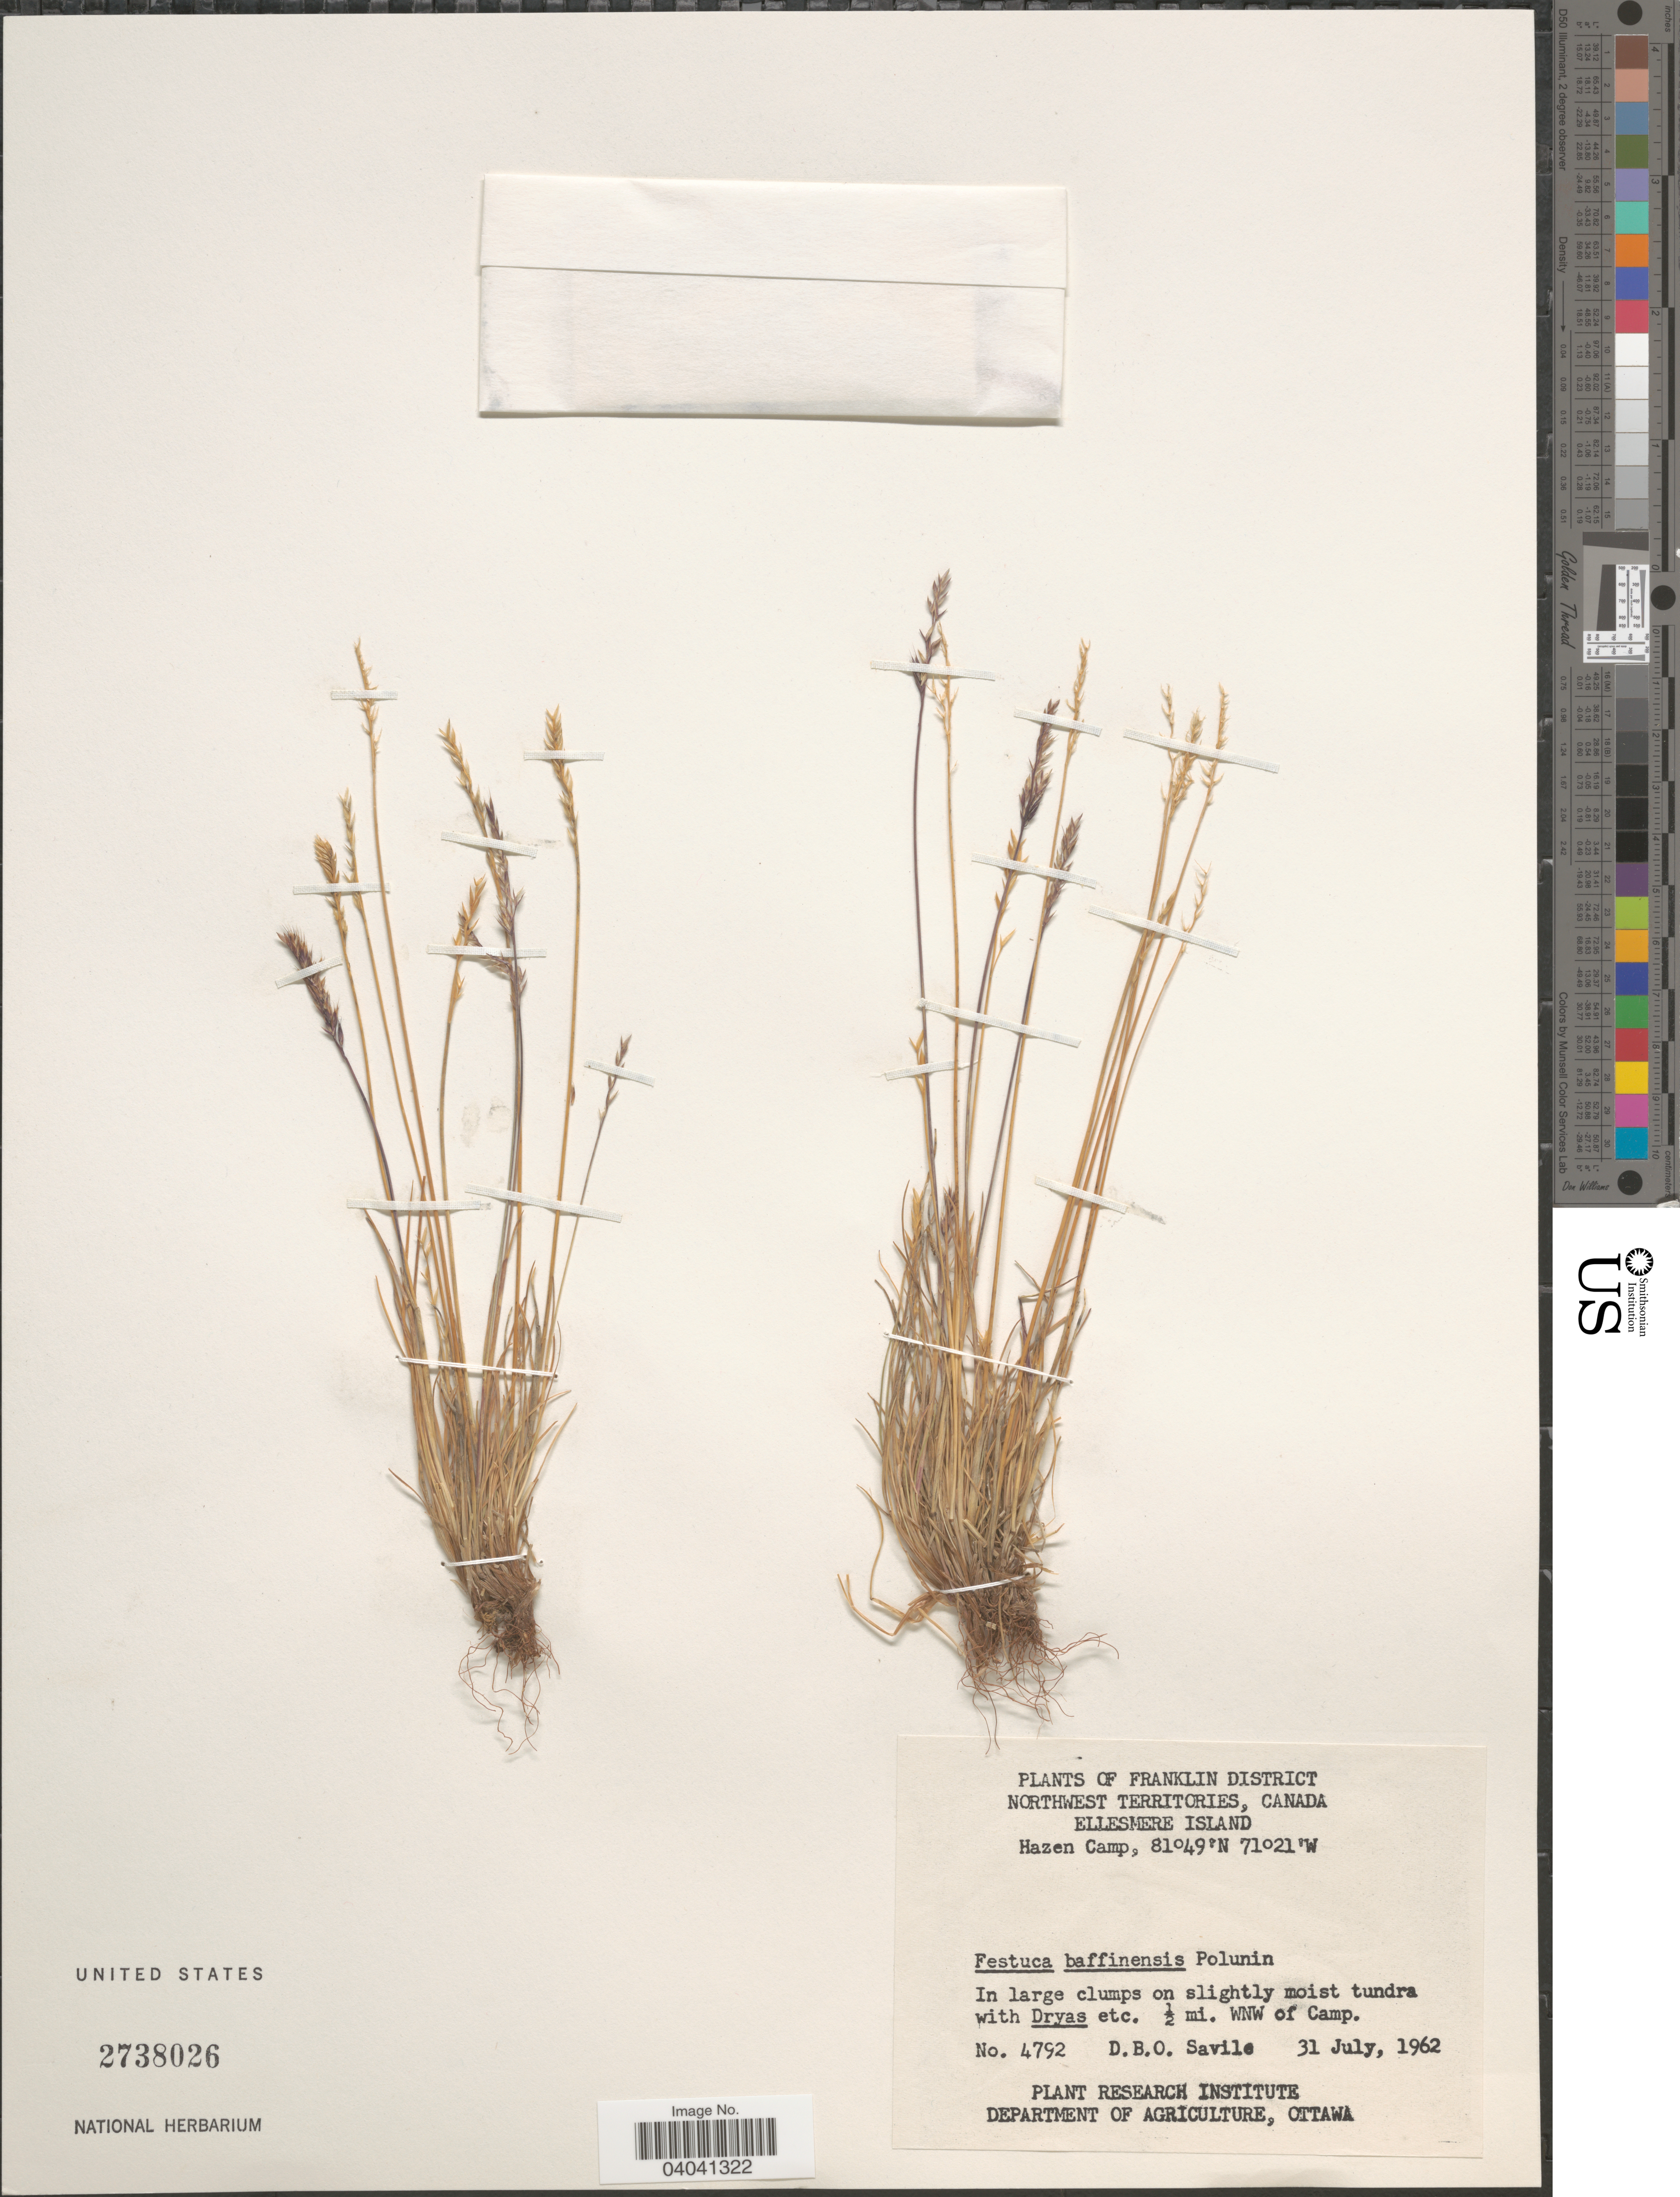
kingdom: Plantae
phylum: Tracheophyta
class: Liliopsida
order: Poales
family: Poaceae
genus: Festuca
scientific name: Festuca baffinensis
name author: Polunin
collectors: D. Savile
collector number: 4792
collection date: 1962-07-31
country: Canada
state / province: Northwest Territories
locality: Franklin District. Ellesmere Island. Hazen Camp. ½ mi. WNW of Camp.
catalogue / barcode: US 2738026